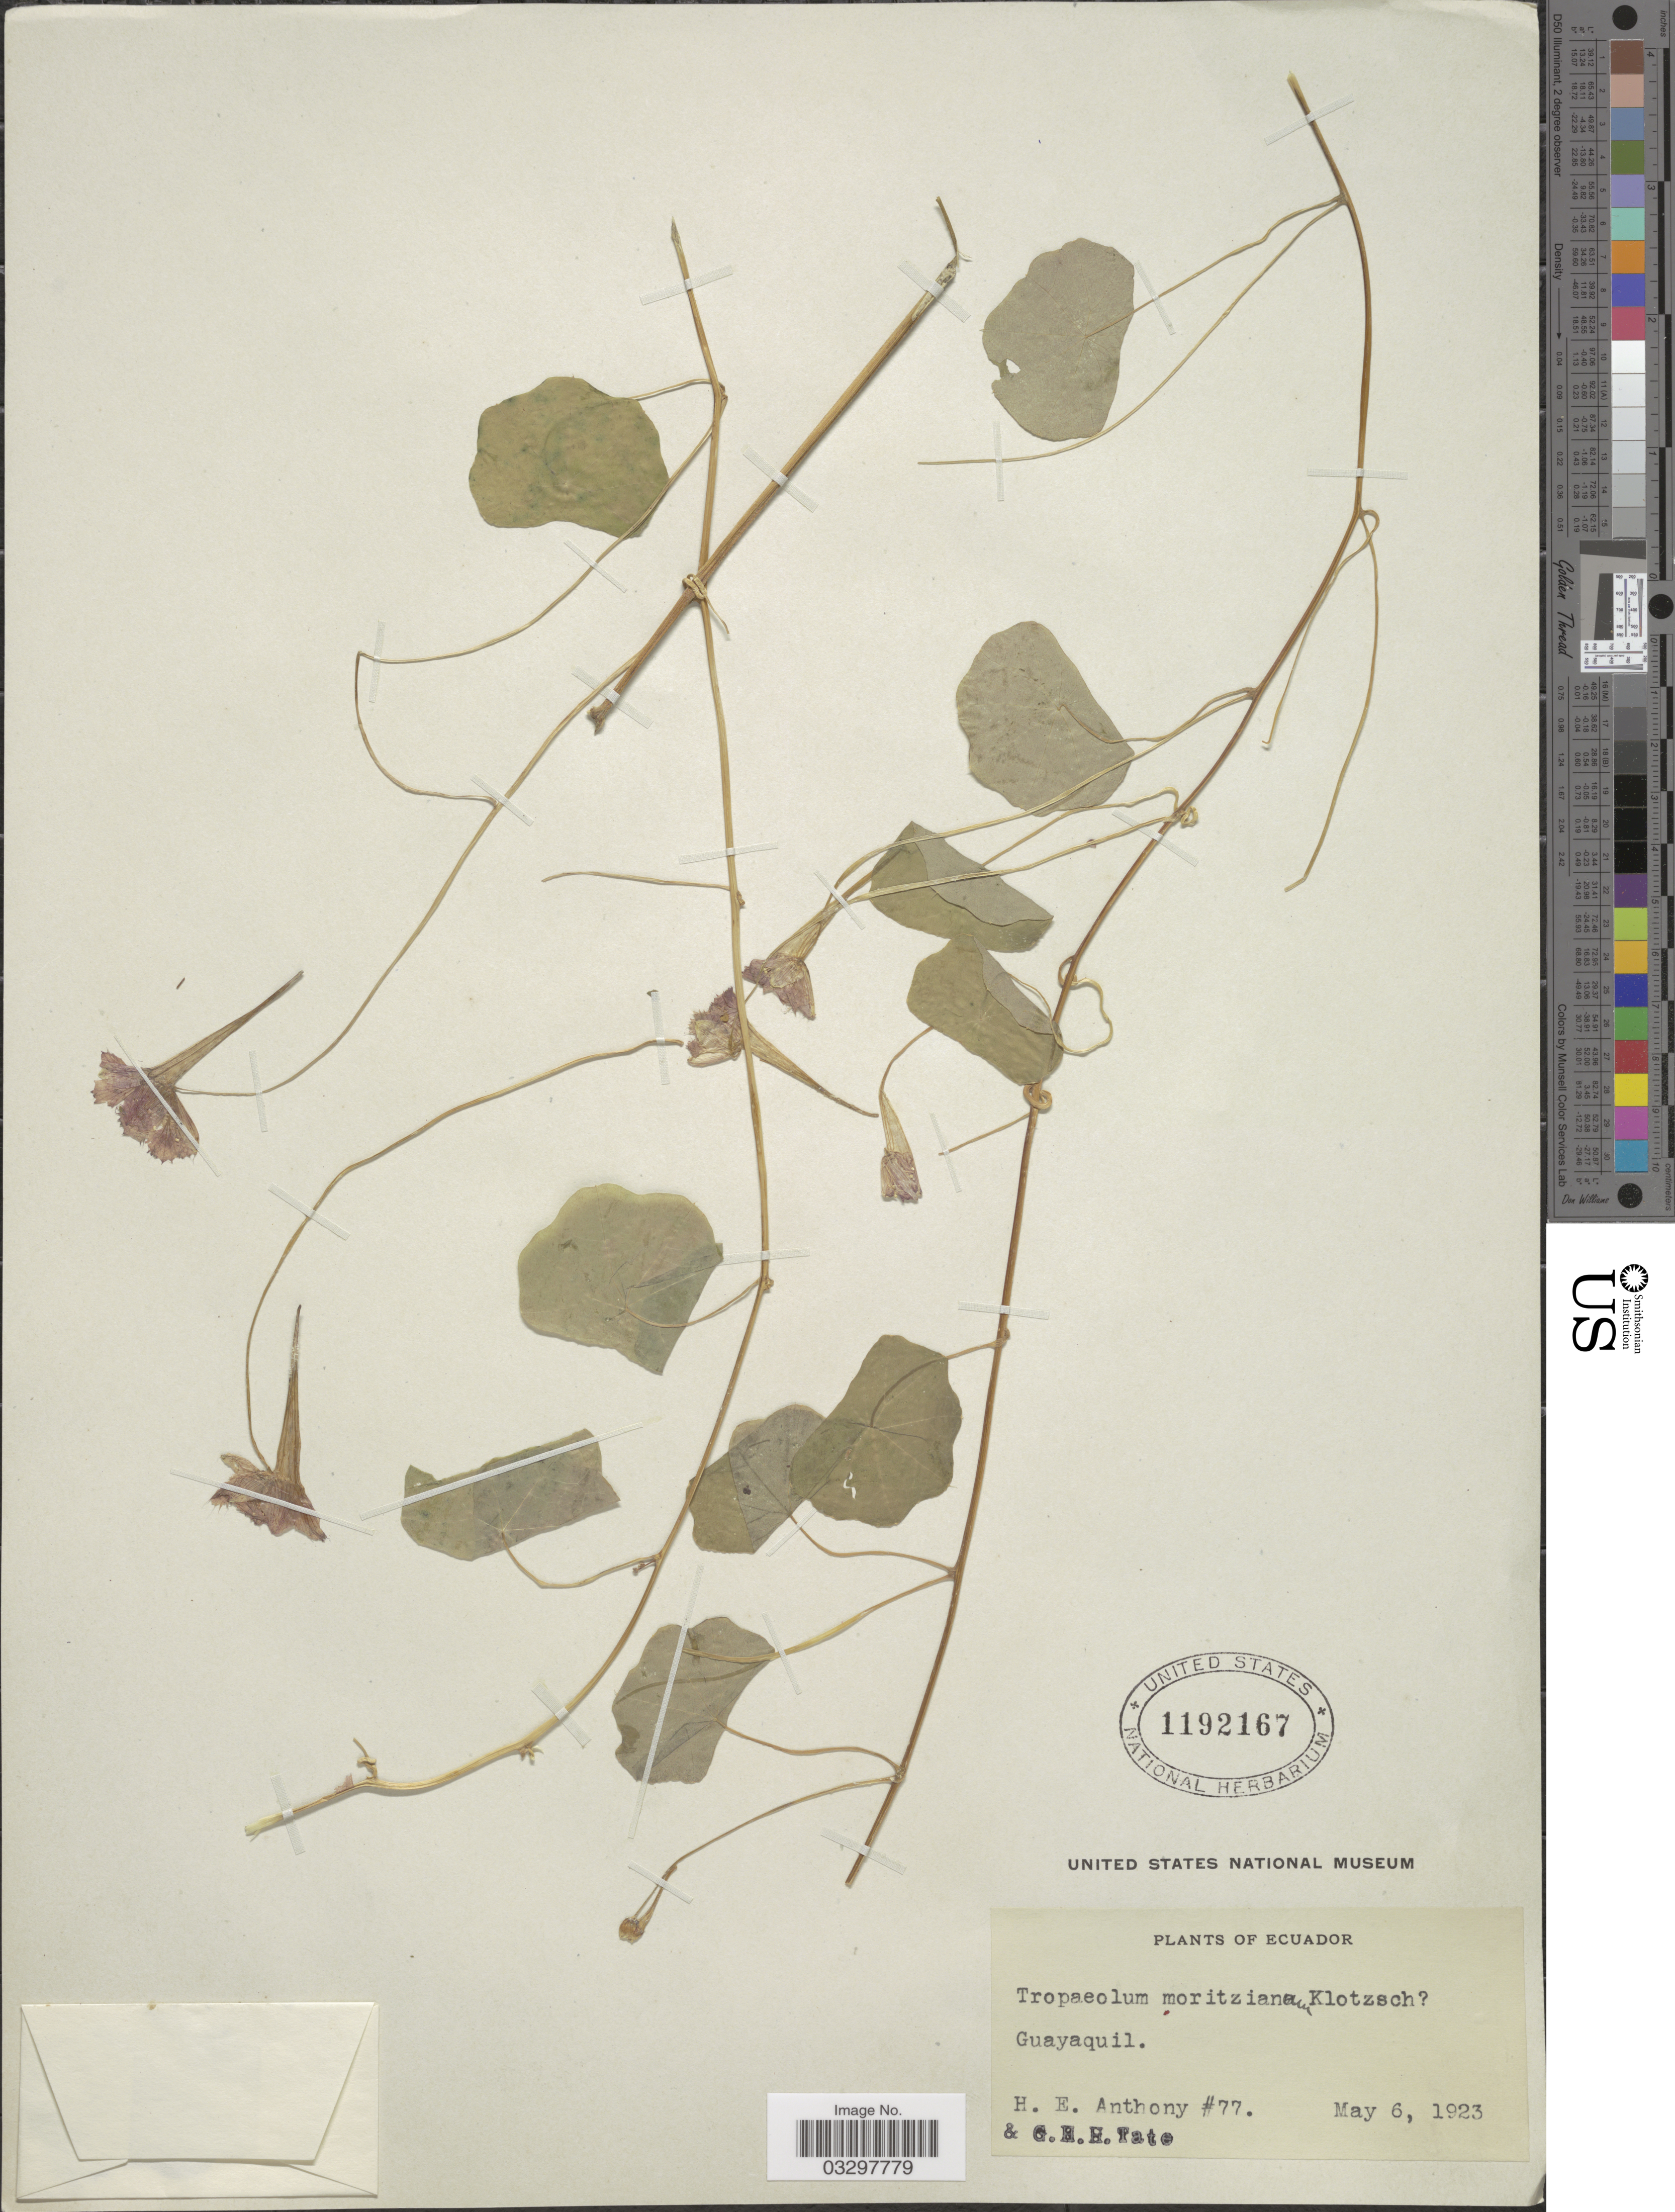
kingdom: Plantae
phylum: Tracheophyta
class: Magnoliopsida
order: Brassicales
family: Tropaeolaceae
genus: Tropaeolum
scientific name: Tropaeolum moritzianum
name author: Klotzsch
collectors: H. E. Anthony & G. H. H.Tate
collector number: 77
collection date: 1923-05-06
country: Ecuador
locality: Guayaquil.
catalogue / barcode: US 1192167